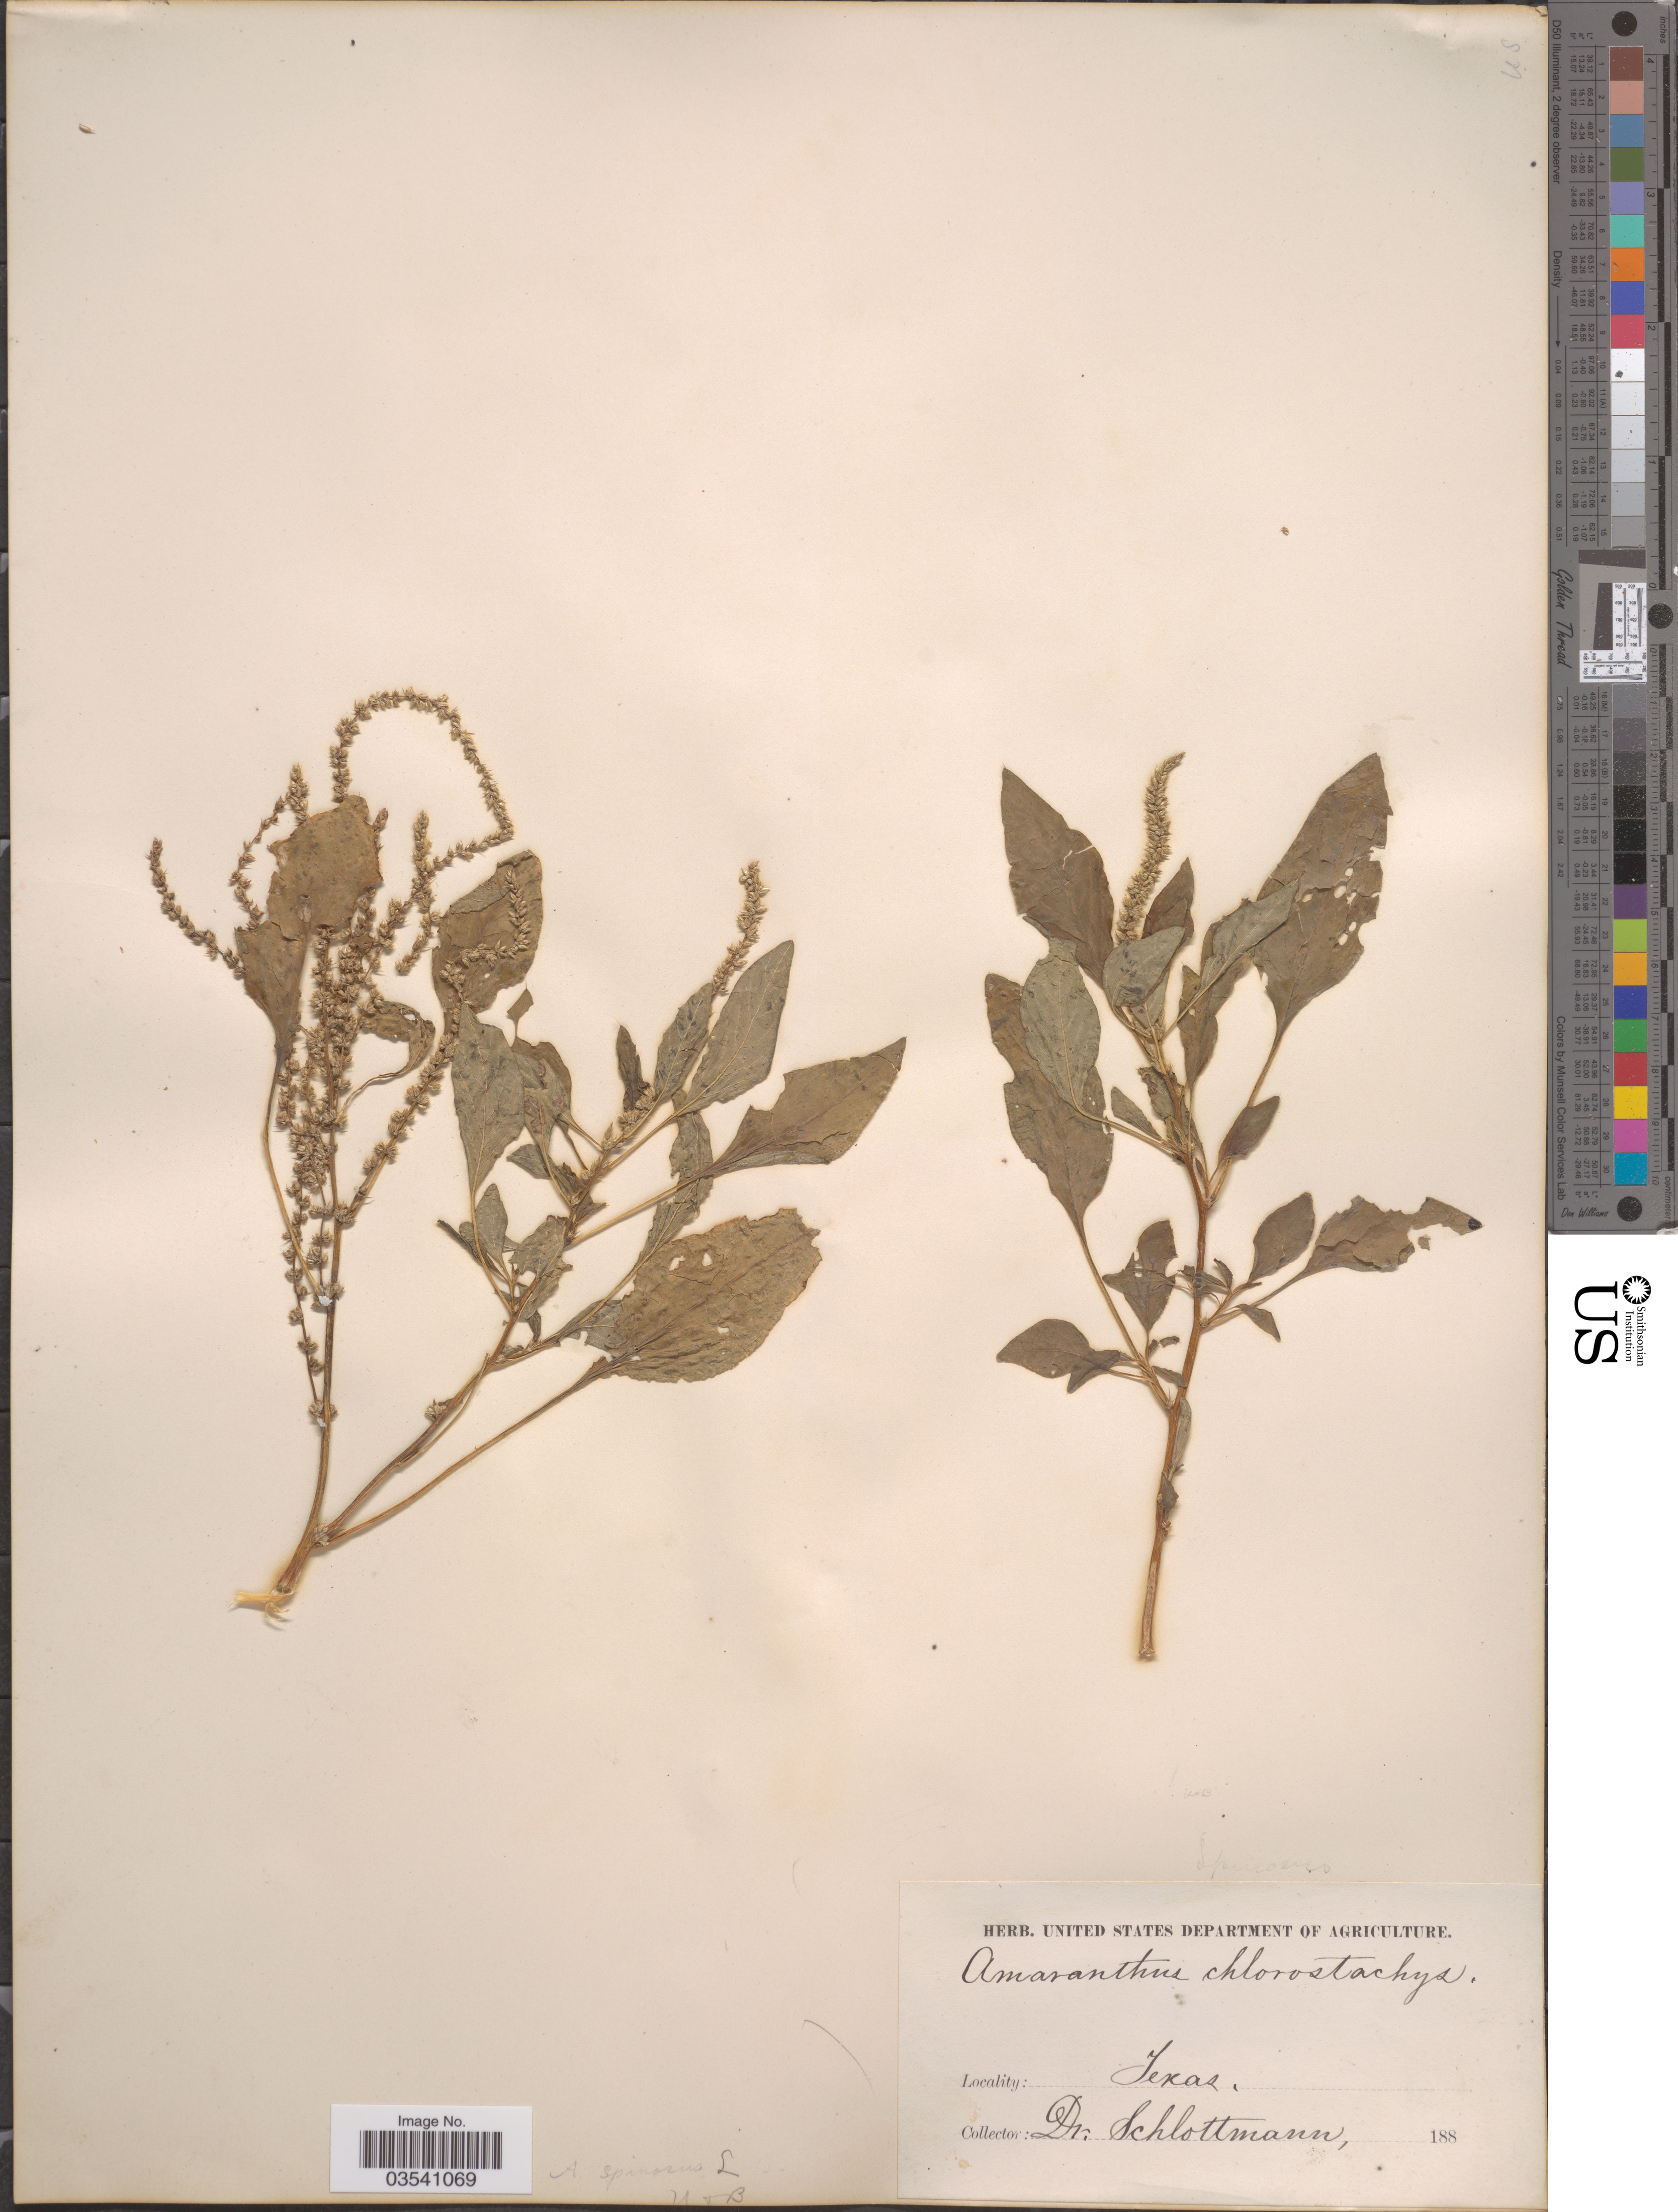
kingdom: Plantae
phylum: Tracheophyta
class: Magnoliopsida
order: Caryophyllales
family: Amaranthaceae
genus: Amaranthus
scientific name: Amaranthus spinosus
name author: L.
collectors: -. Schlottmann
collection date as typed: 188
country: United States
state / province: Texas